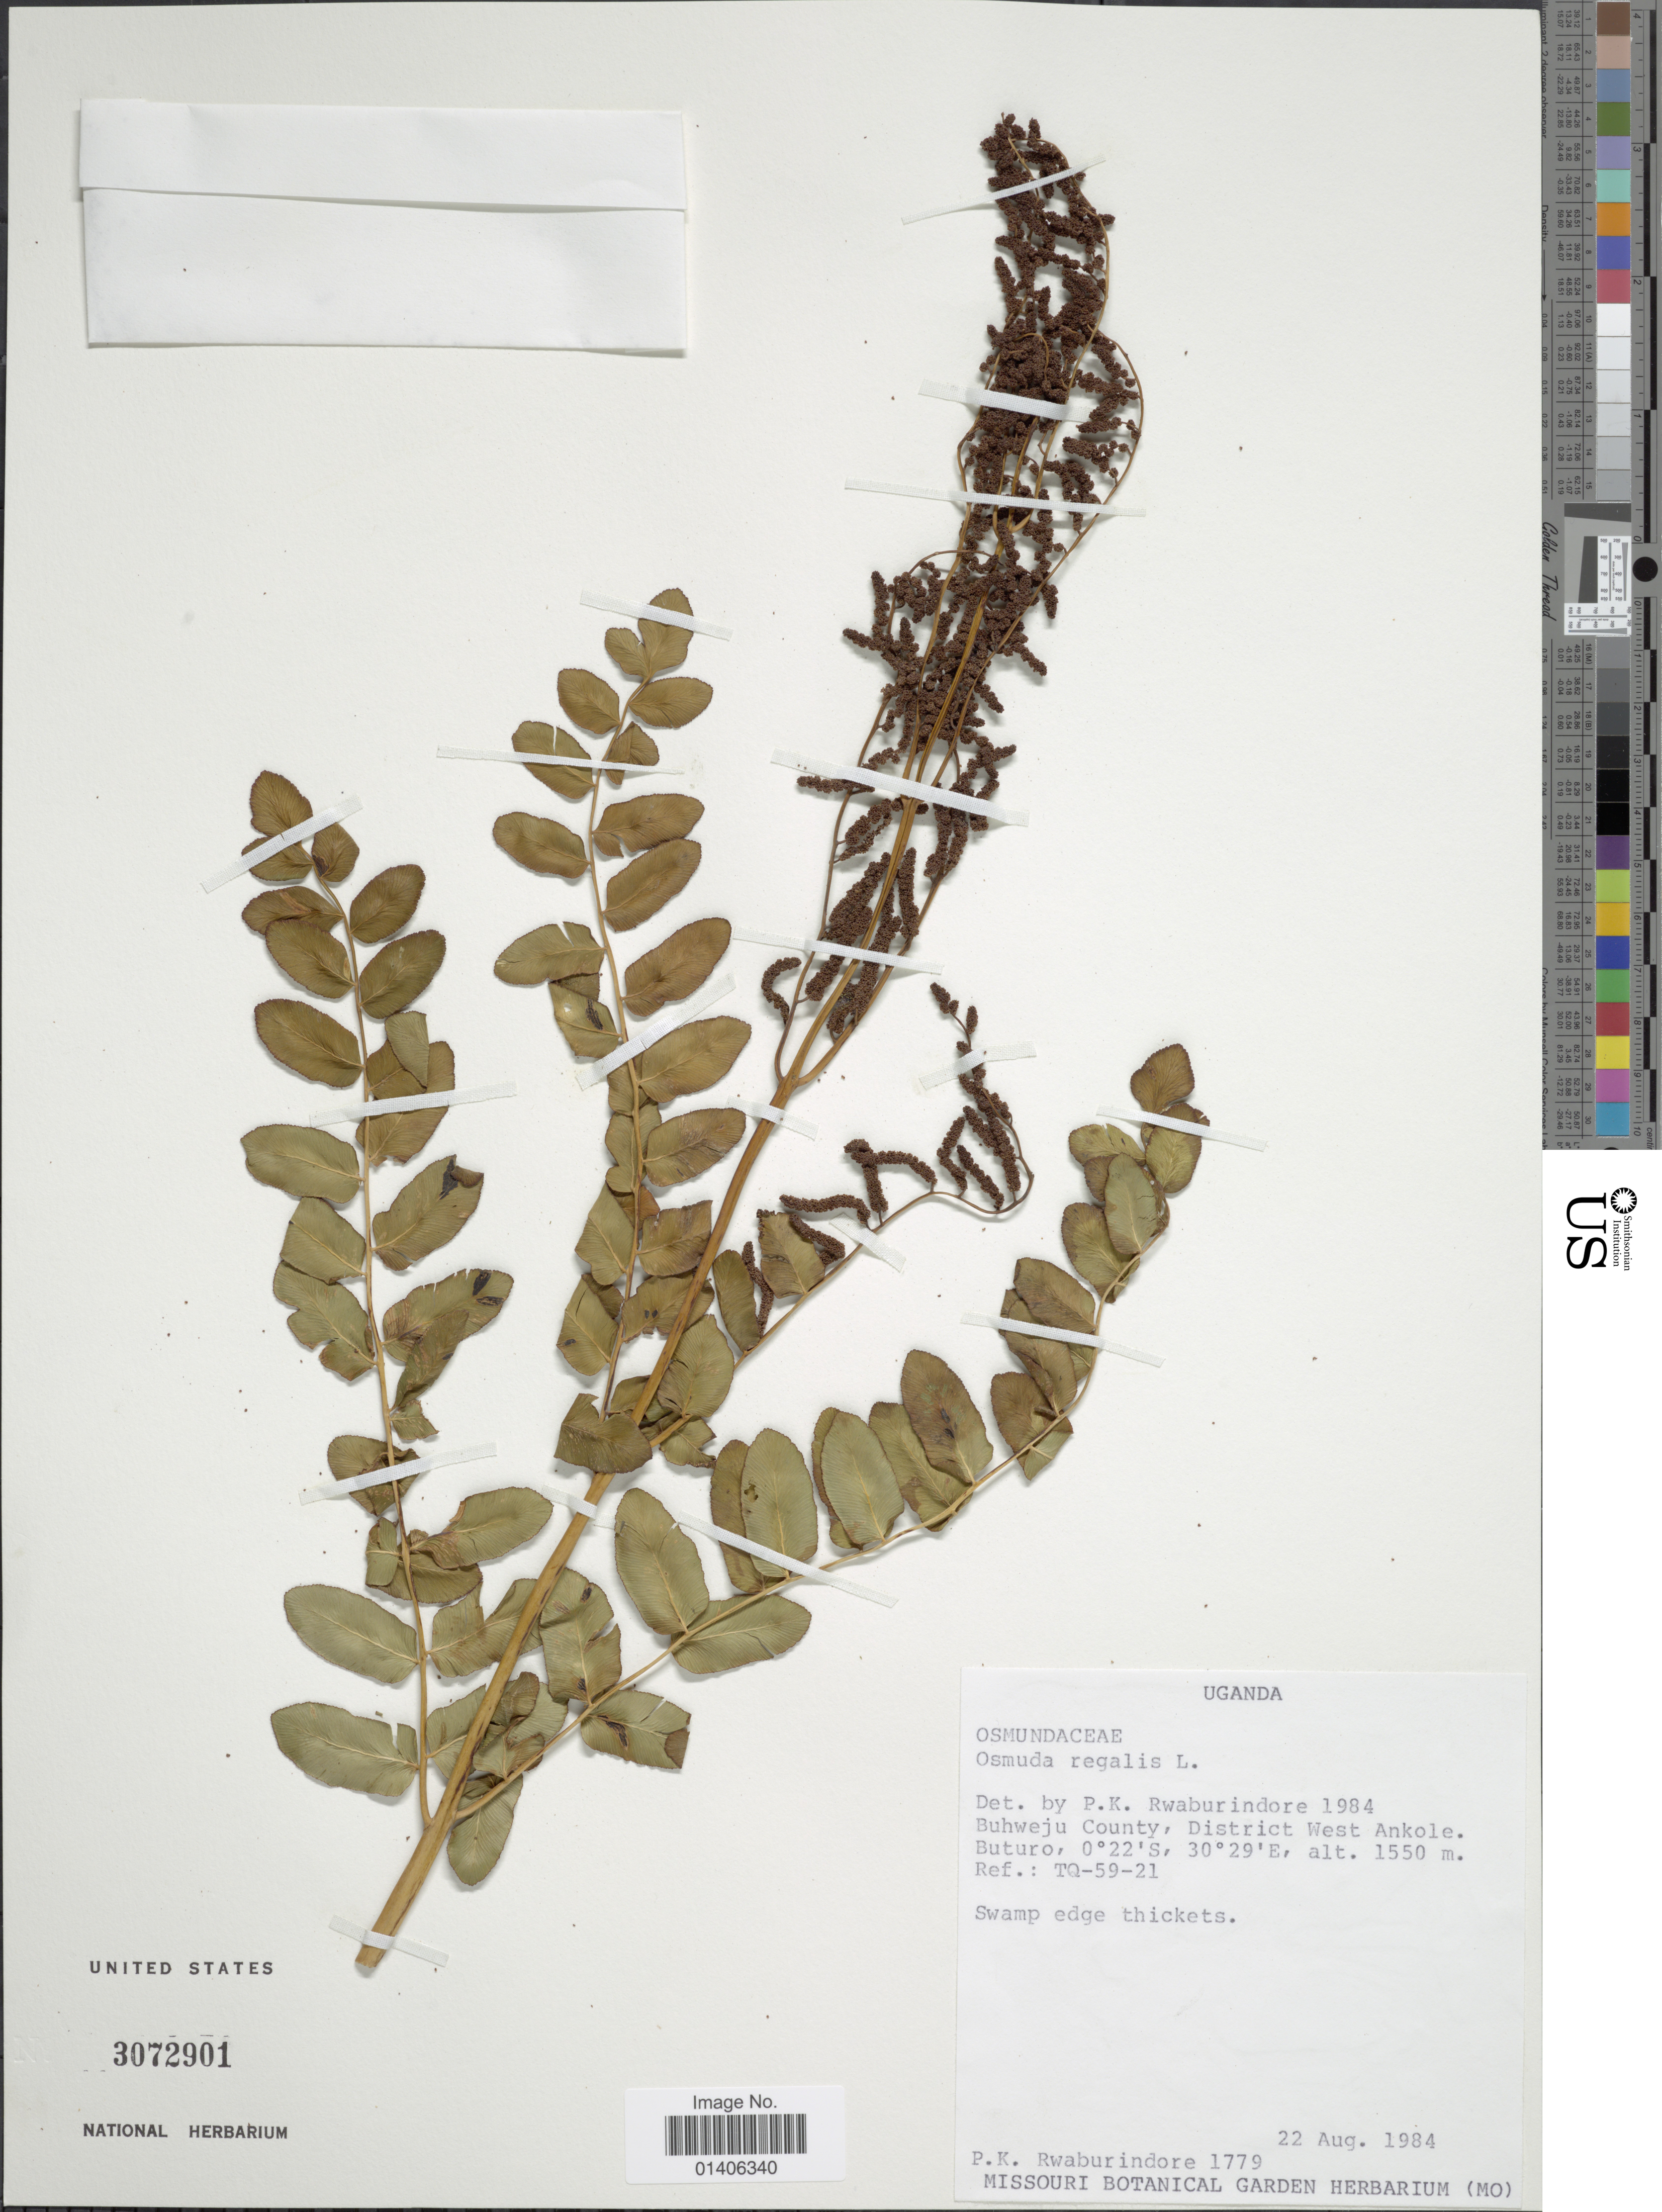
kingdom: Plantae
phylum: Tracheophyta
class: Polypodiopsida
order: Osmundales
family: Osmundaceae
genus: Osmunda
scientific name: Osmunda regalis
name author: L.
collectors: P. Rwaburindore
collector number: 1779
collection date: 1984-08-22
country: Uganda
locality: Buhweju County, District West Ankole Buturo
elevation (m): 1550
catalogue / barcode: US 3072901